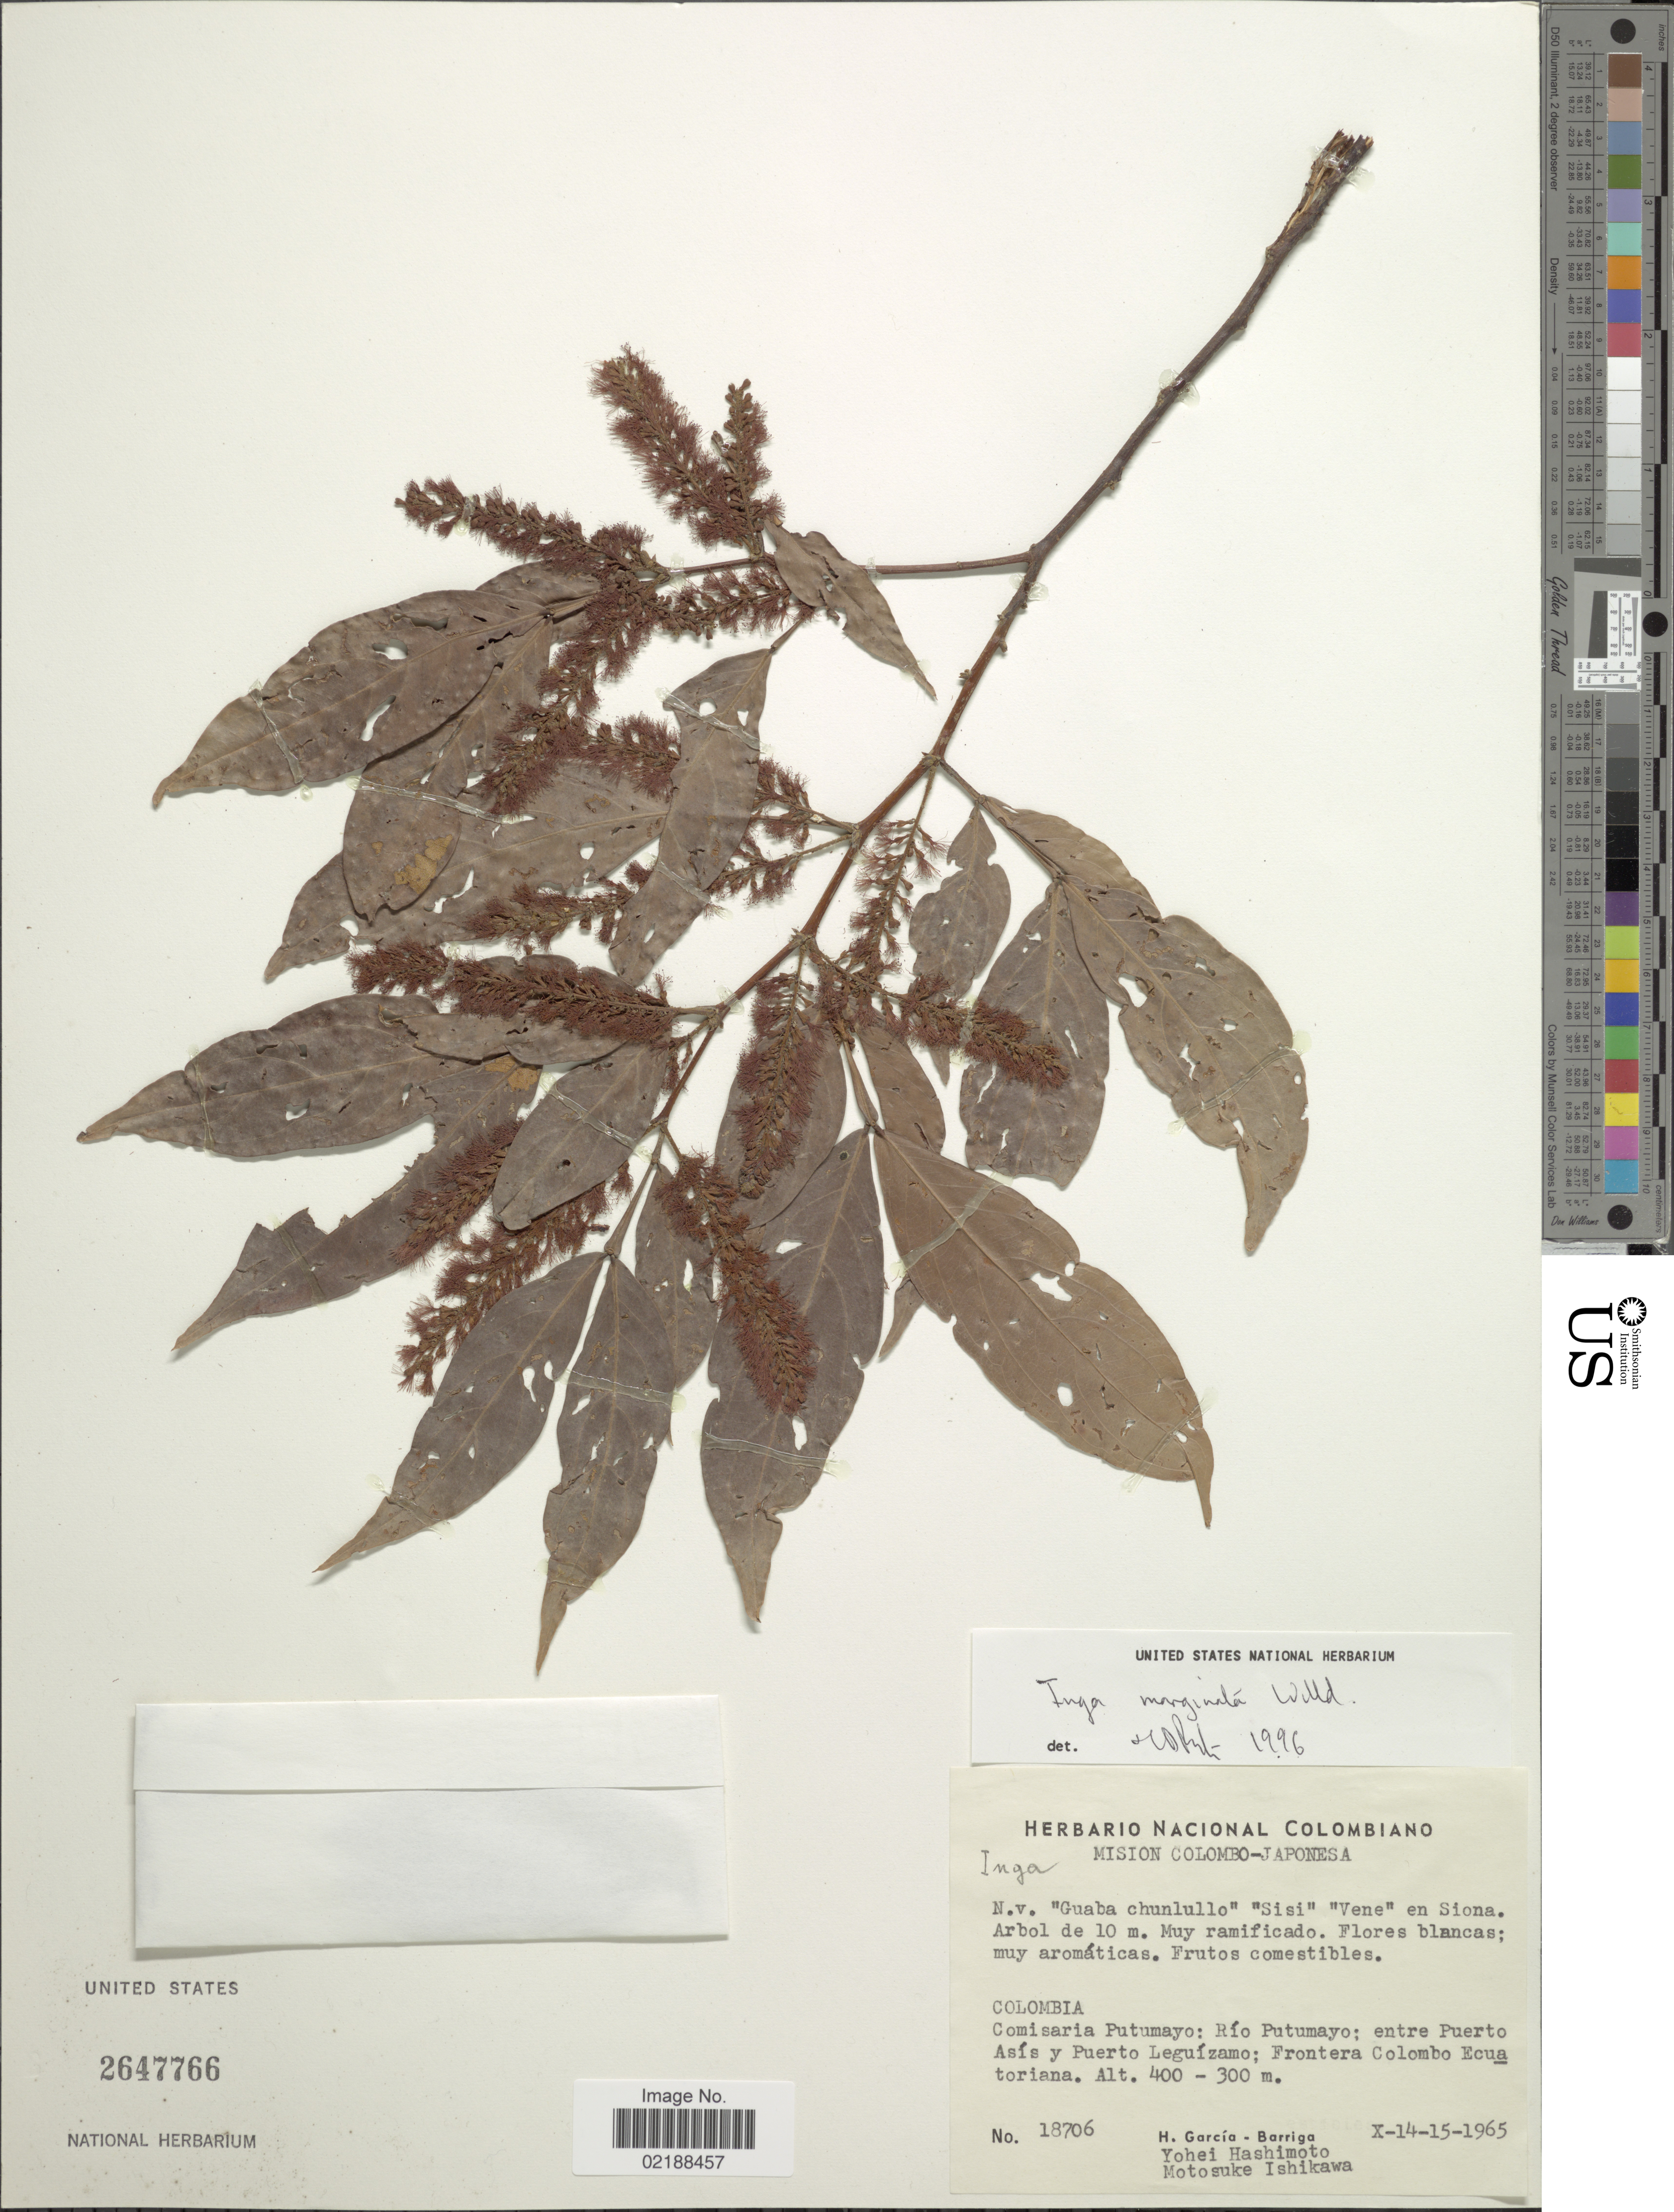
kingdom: Plantae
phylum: Tracheophyta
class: Magnoliopsida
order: Fabales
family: Fabaceae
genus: Inga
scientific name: Inga marginata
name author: Willd.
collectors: H. García Barriga, Y. Hashimoto & M. Ishikawa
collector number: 18706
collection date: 1965-10-14/1965-10-15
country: Colombia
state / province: Putumayo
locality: Comisaria Putumayo: Río Putumayo; entre Puerto Asís y Puerto Leguízamo; Frontera Colombo Ecuatoriana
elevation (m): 300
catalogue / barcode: US 2647766